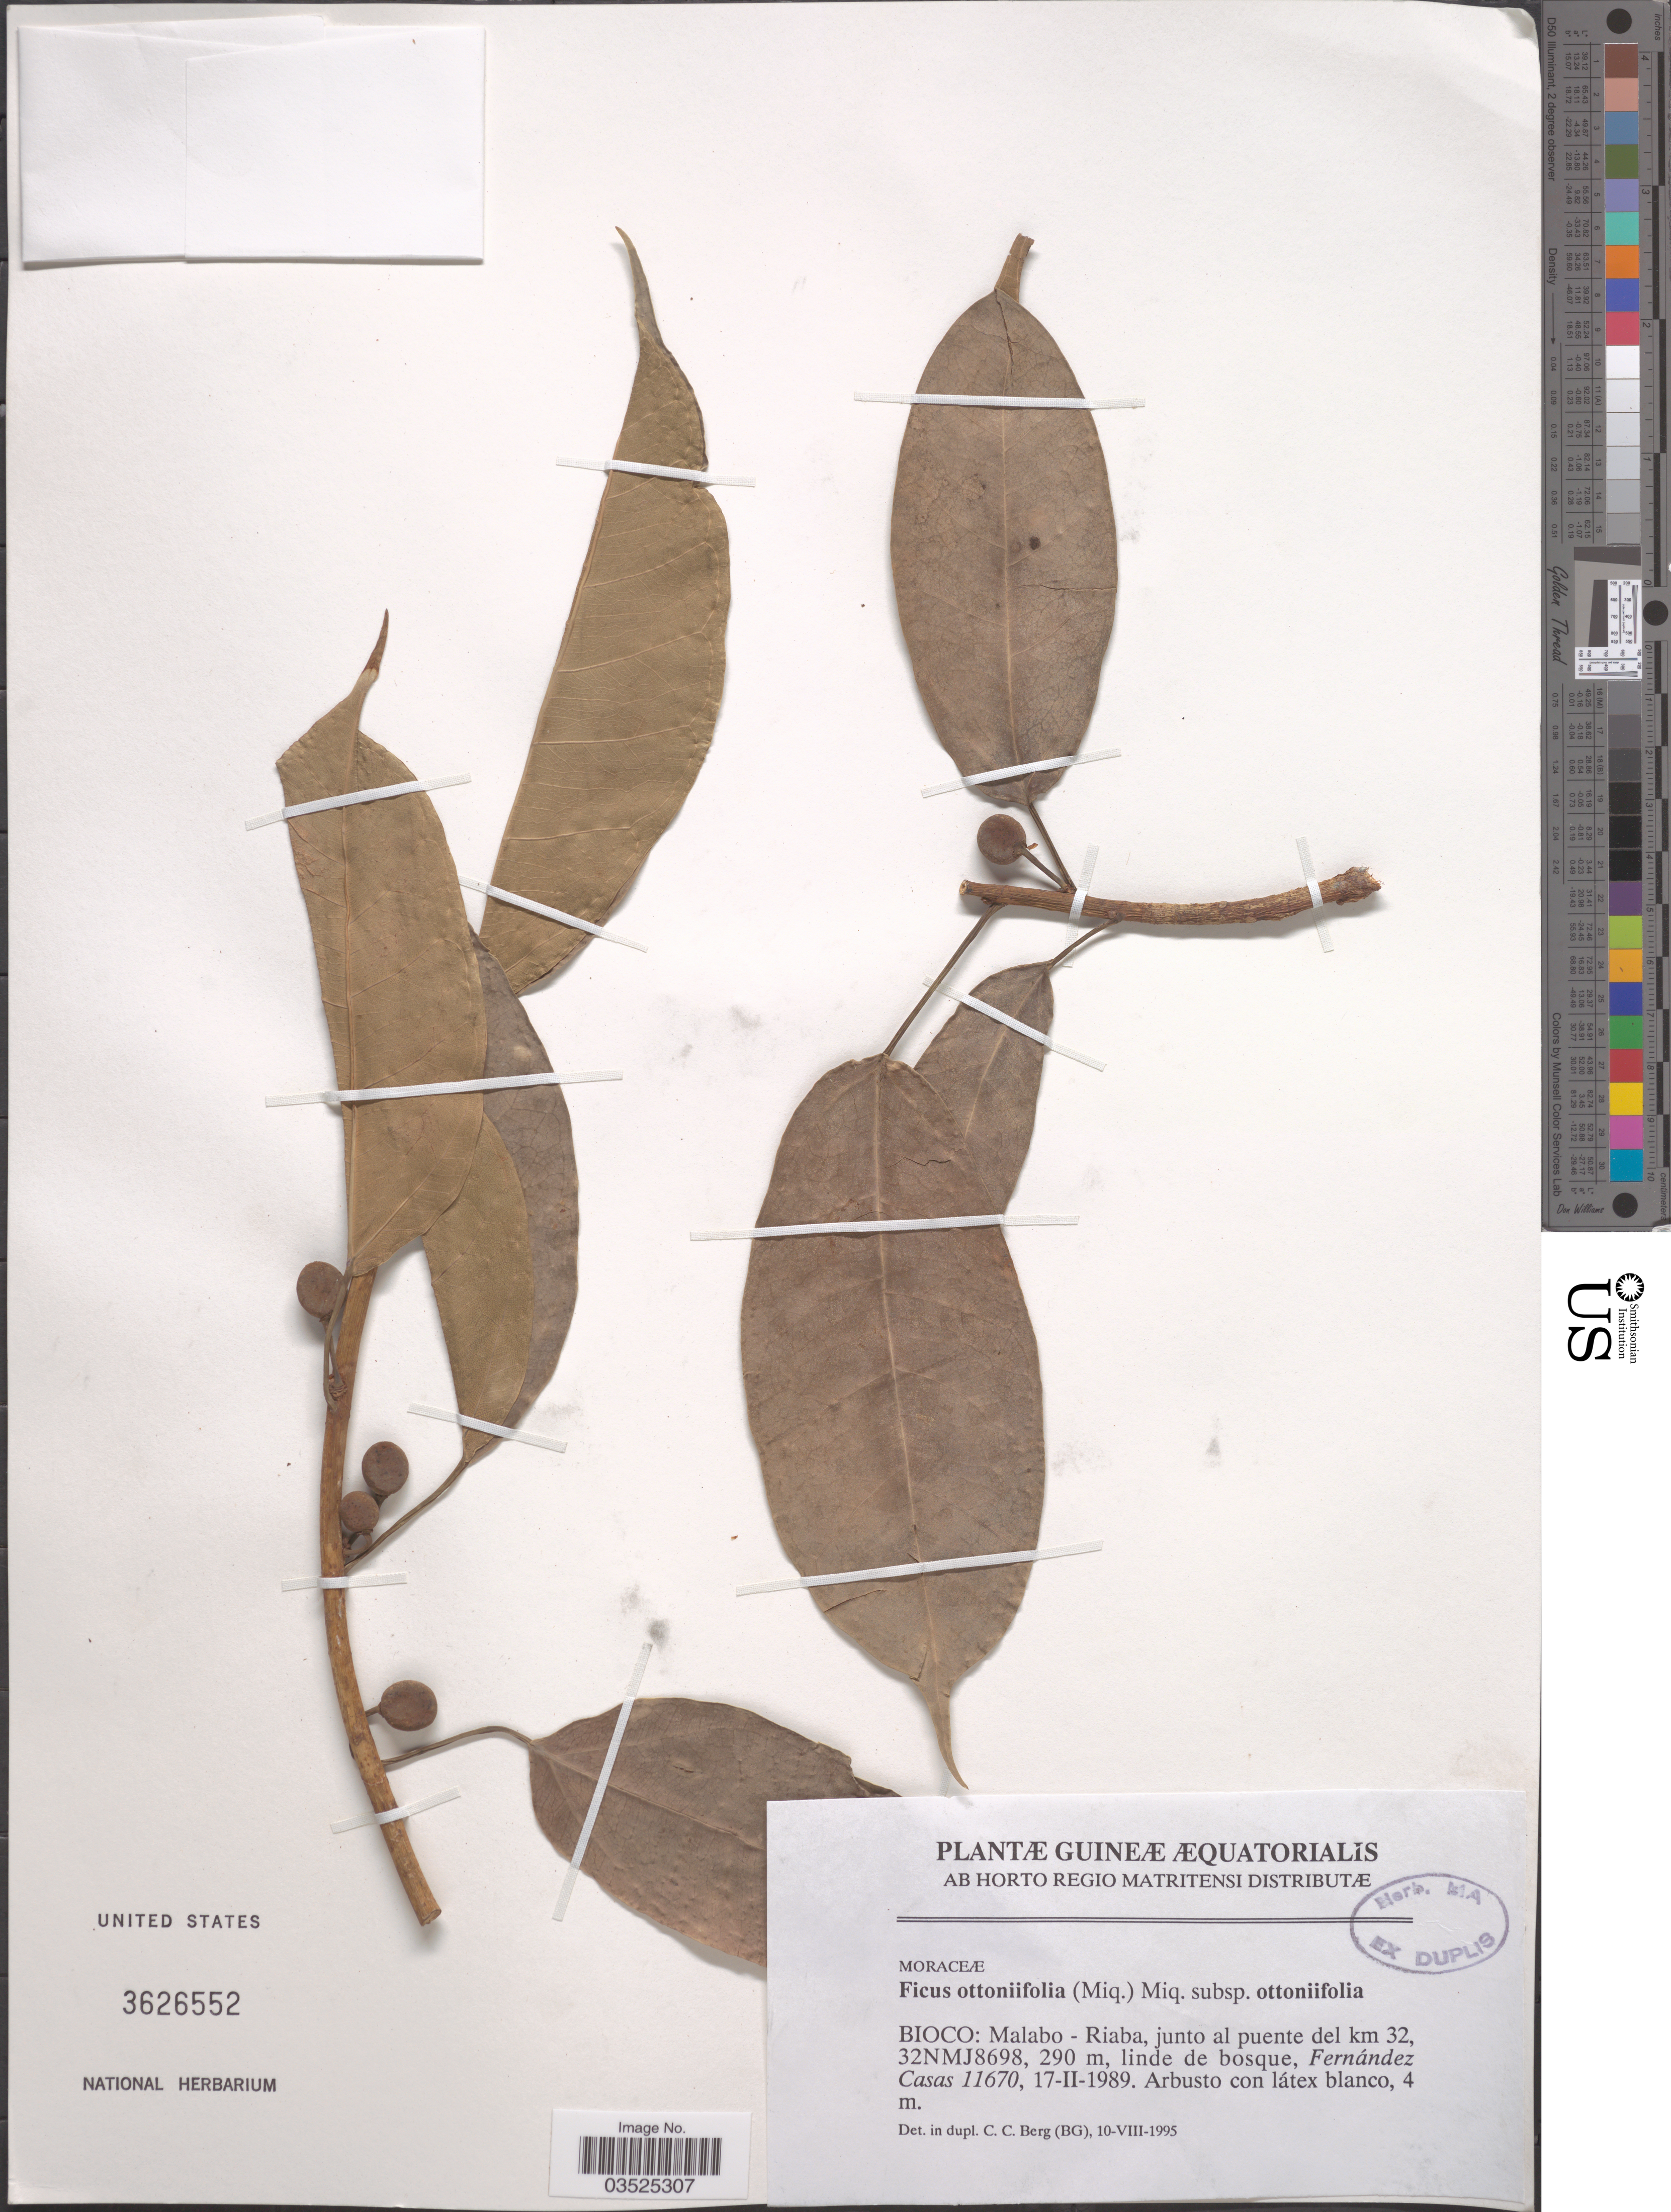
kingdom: Plantae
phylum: Tracheophyta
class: Magnoliopsida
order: Rosales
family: Moraceae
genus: Ficus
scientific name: Ficus ottoniifolia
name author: (Miq.) Miq.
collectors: F. Casas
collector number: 11670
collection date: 1989-02-17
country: Equatorial Guinea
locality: Bioco: Malabo - Riaba, junto al puente del km 32, 32NMJ8698.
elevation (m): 290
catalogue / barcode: US 3626552